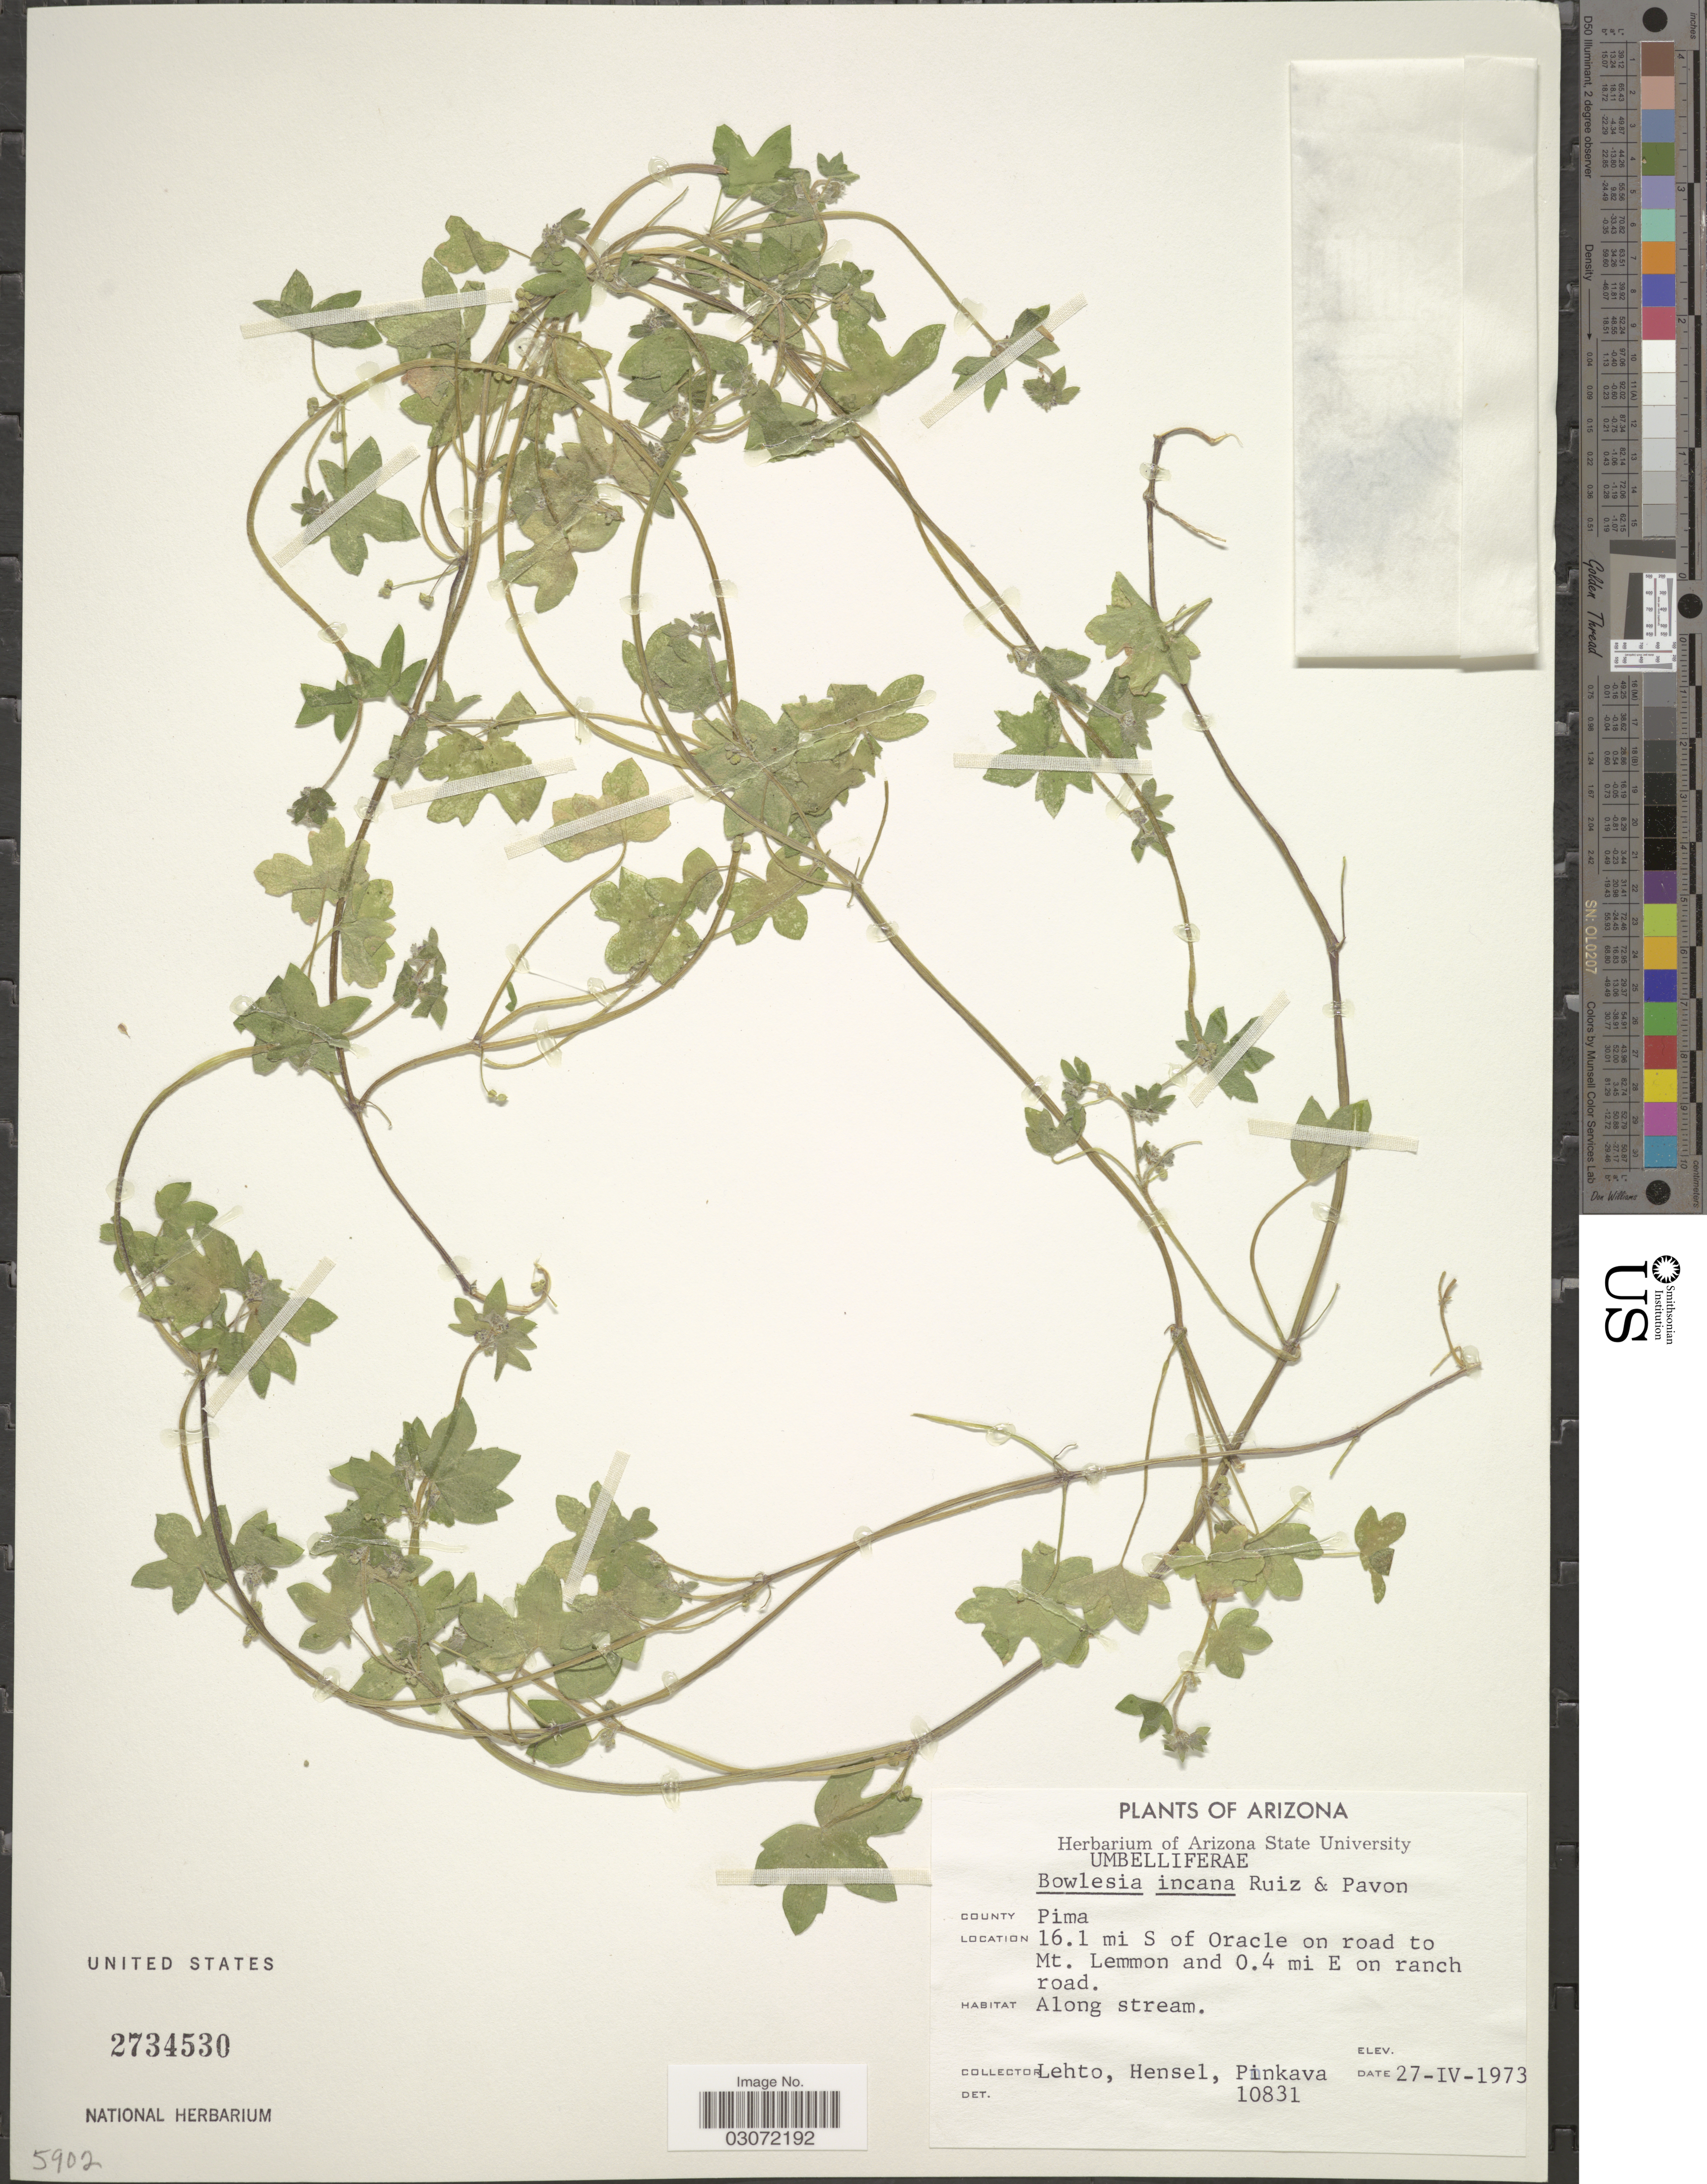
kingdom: Plantae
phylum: Tracheophyta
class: Magnoliopsida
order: Apiales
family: Apiaceae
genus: Bowlesia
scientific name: Bowlesia incana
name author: Ruiz & Pav.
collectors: -. Lehto, -. Hensel & -. Pinkava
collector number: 10831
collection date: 1973-04-27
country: United States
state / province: Arizona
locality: County Pima. 16.1 mi S of Oracle on road to Mt. Lemmon and 0.4 mi E on ranch road.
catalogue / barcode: US 2734530